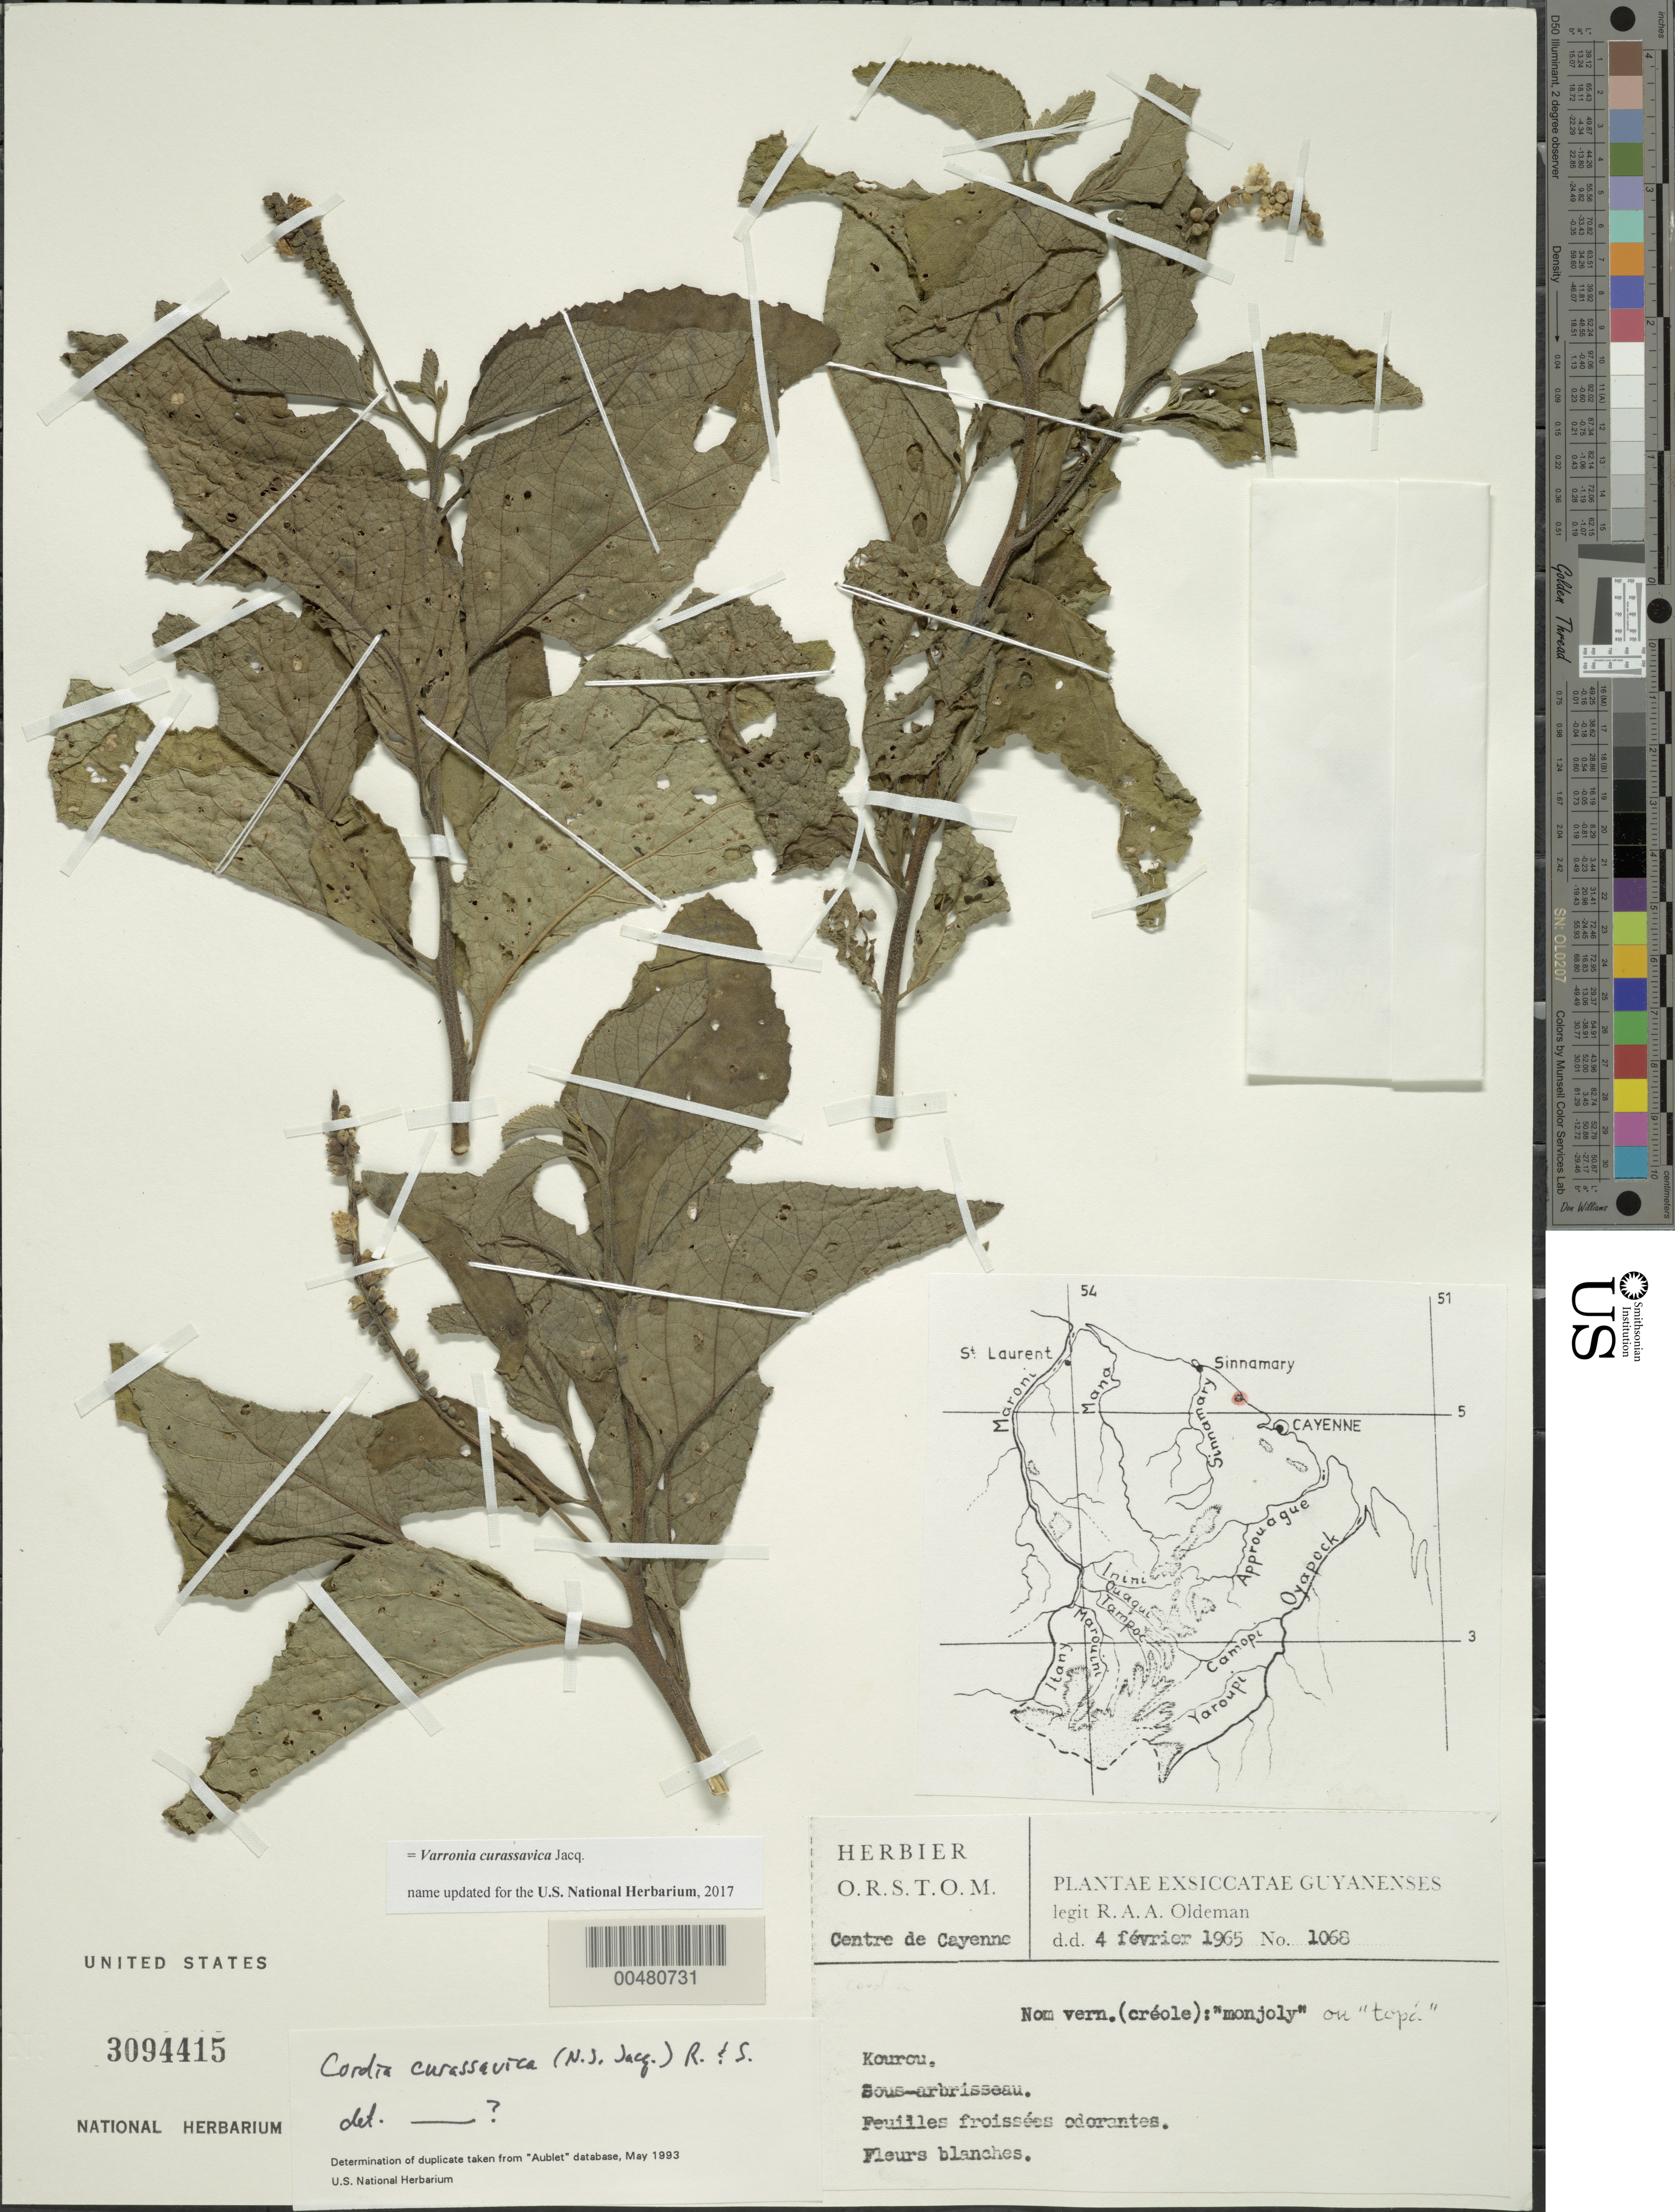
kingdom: Plantae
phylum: Tracheophyta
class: Magnoliopsida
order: Boraginales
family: Cordiaceae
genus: Varronia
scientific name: Varronia curassavica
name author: Jacq.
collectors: R. Oldeman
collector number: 1068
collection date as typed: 4-Feb-65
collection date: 1965-02-04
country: French Guiana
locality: Kourou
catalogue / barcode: US 3094415